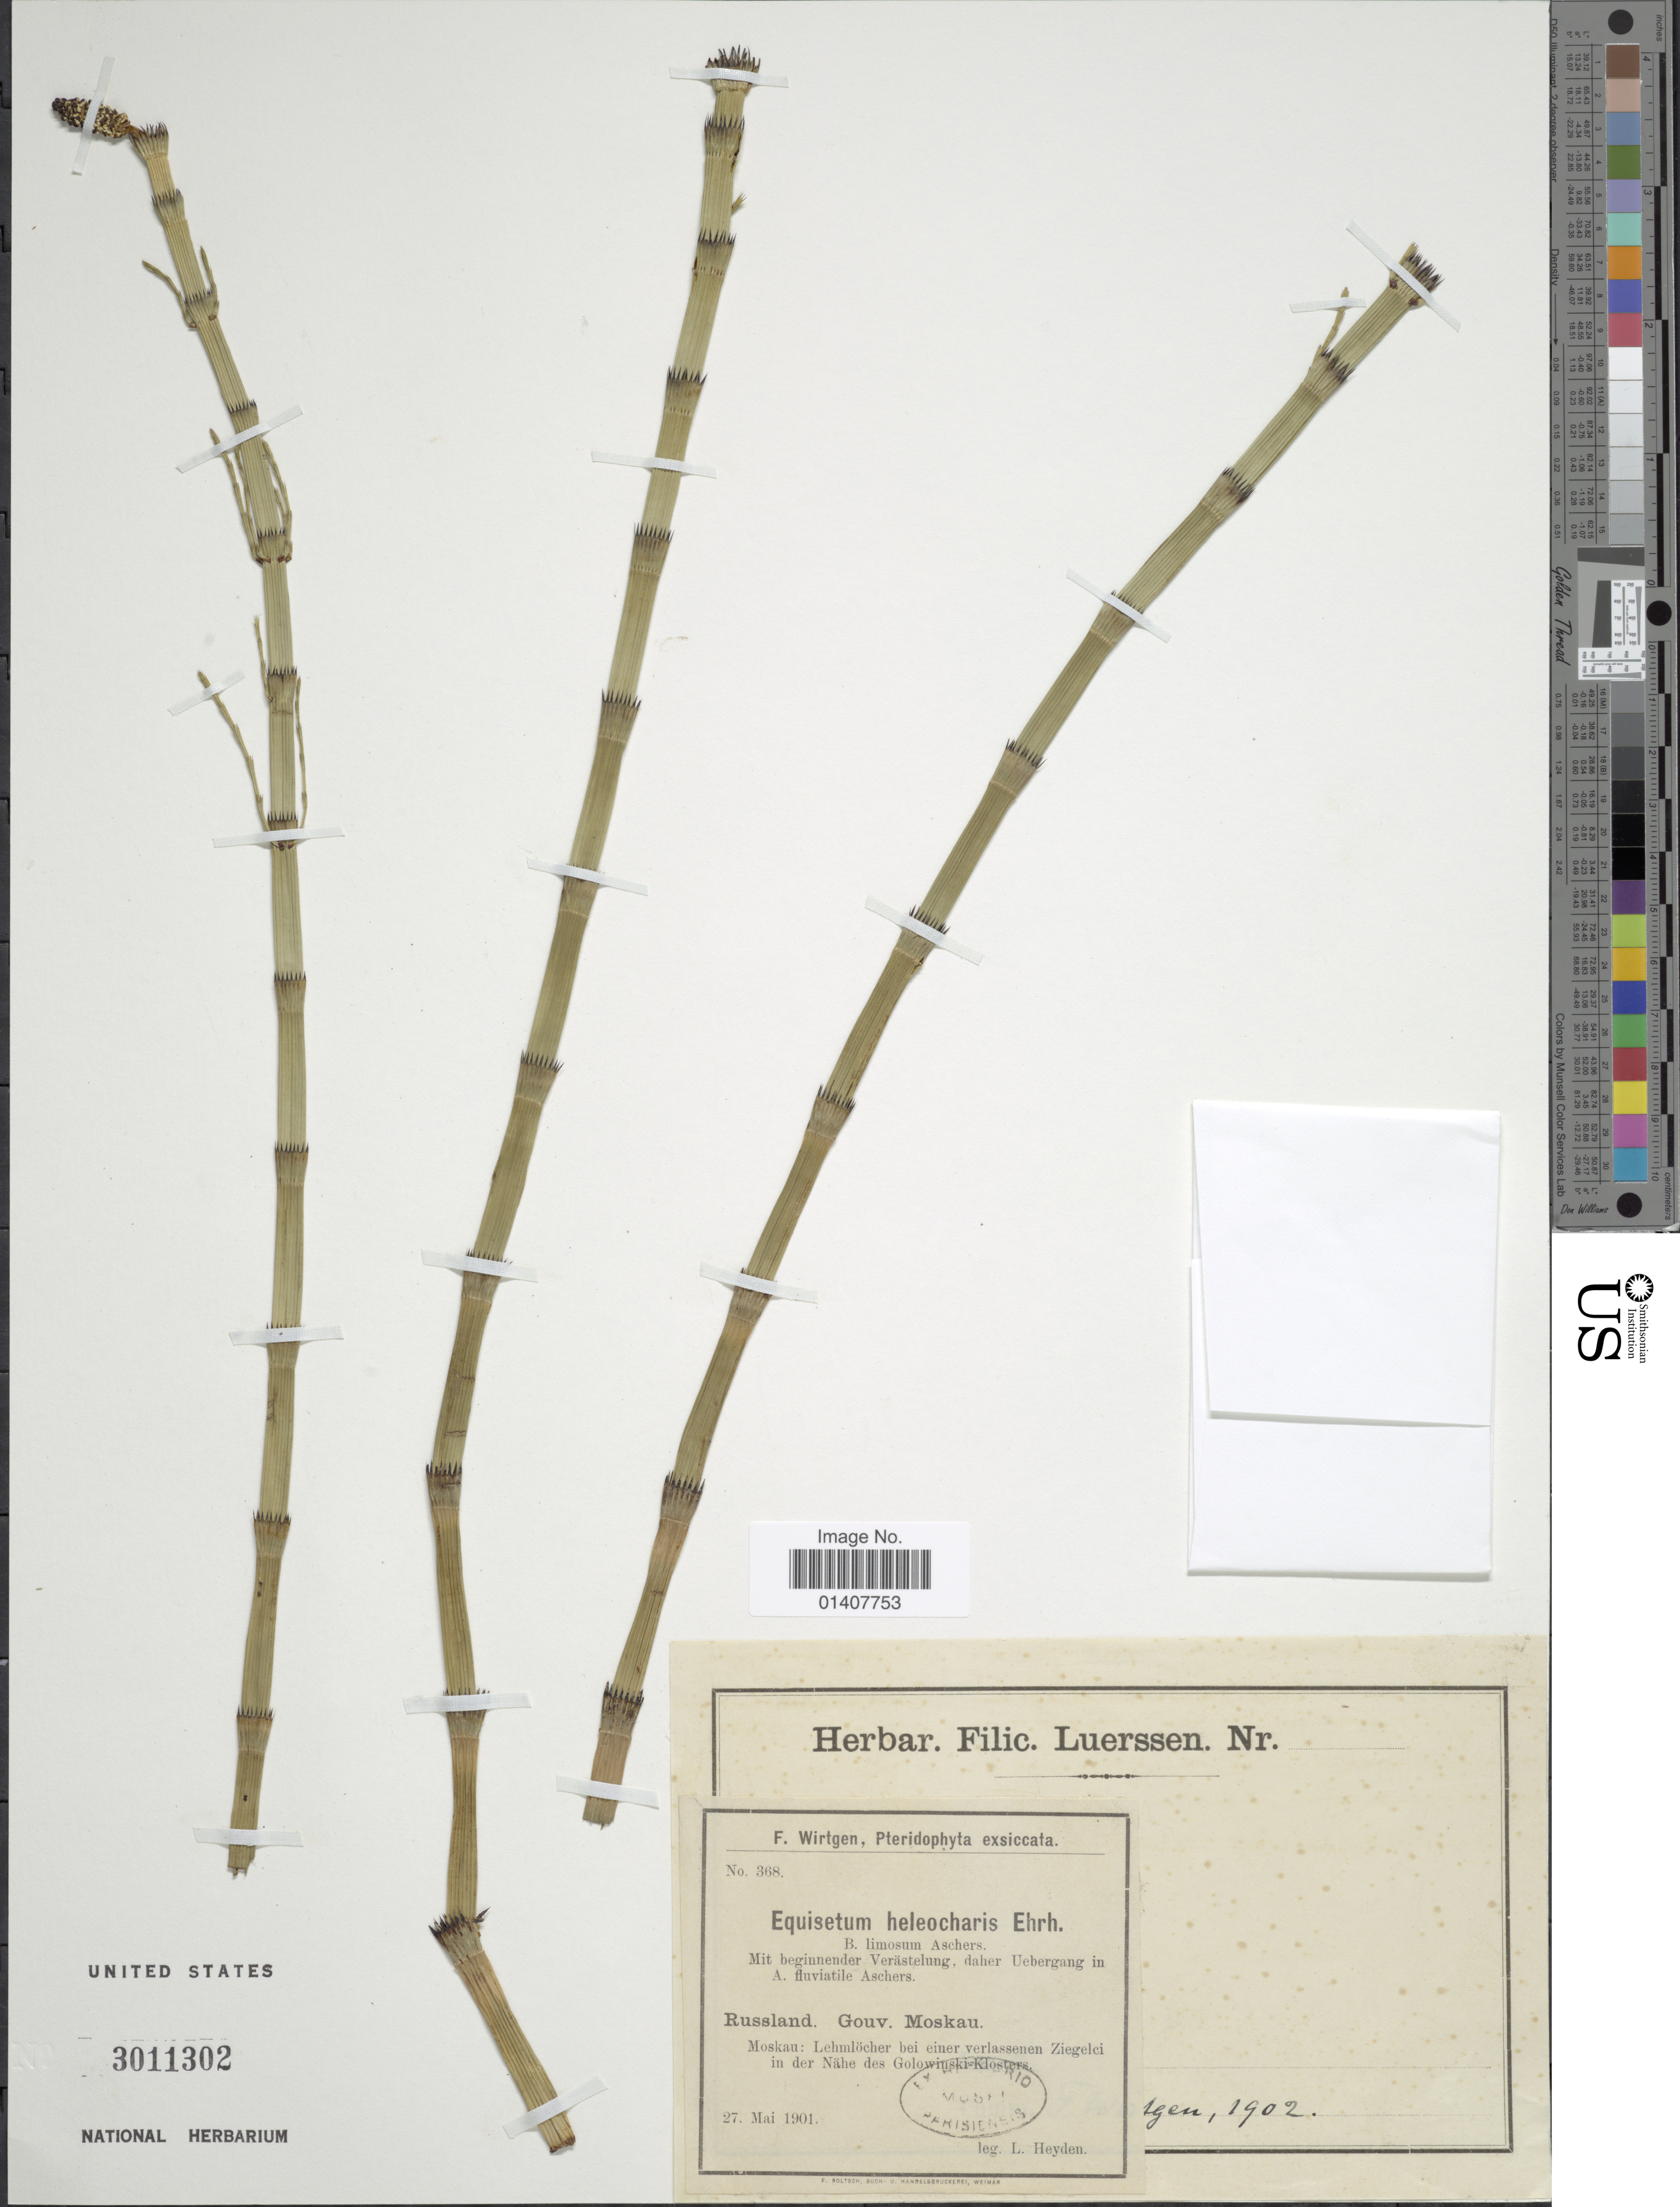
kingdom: Plantae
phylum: Tracheophyta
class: Polypodiopsida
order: Equisetales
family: Equisetaceae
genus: Equisetum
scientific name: Equisetum fluviatile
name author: L.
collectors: L. Heyden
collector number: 368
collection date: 1901-05-27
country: Russian Federation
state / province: Moscow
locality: Russland Gouv. Moskau, Moskau: Lehmlocher bei einer verlassenen Ziegelci in de Nahe des Golowinski-Kloster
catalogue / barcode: US 3011302